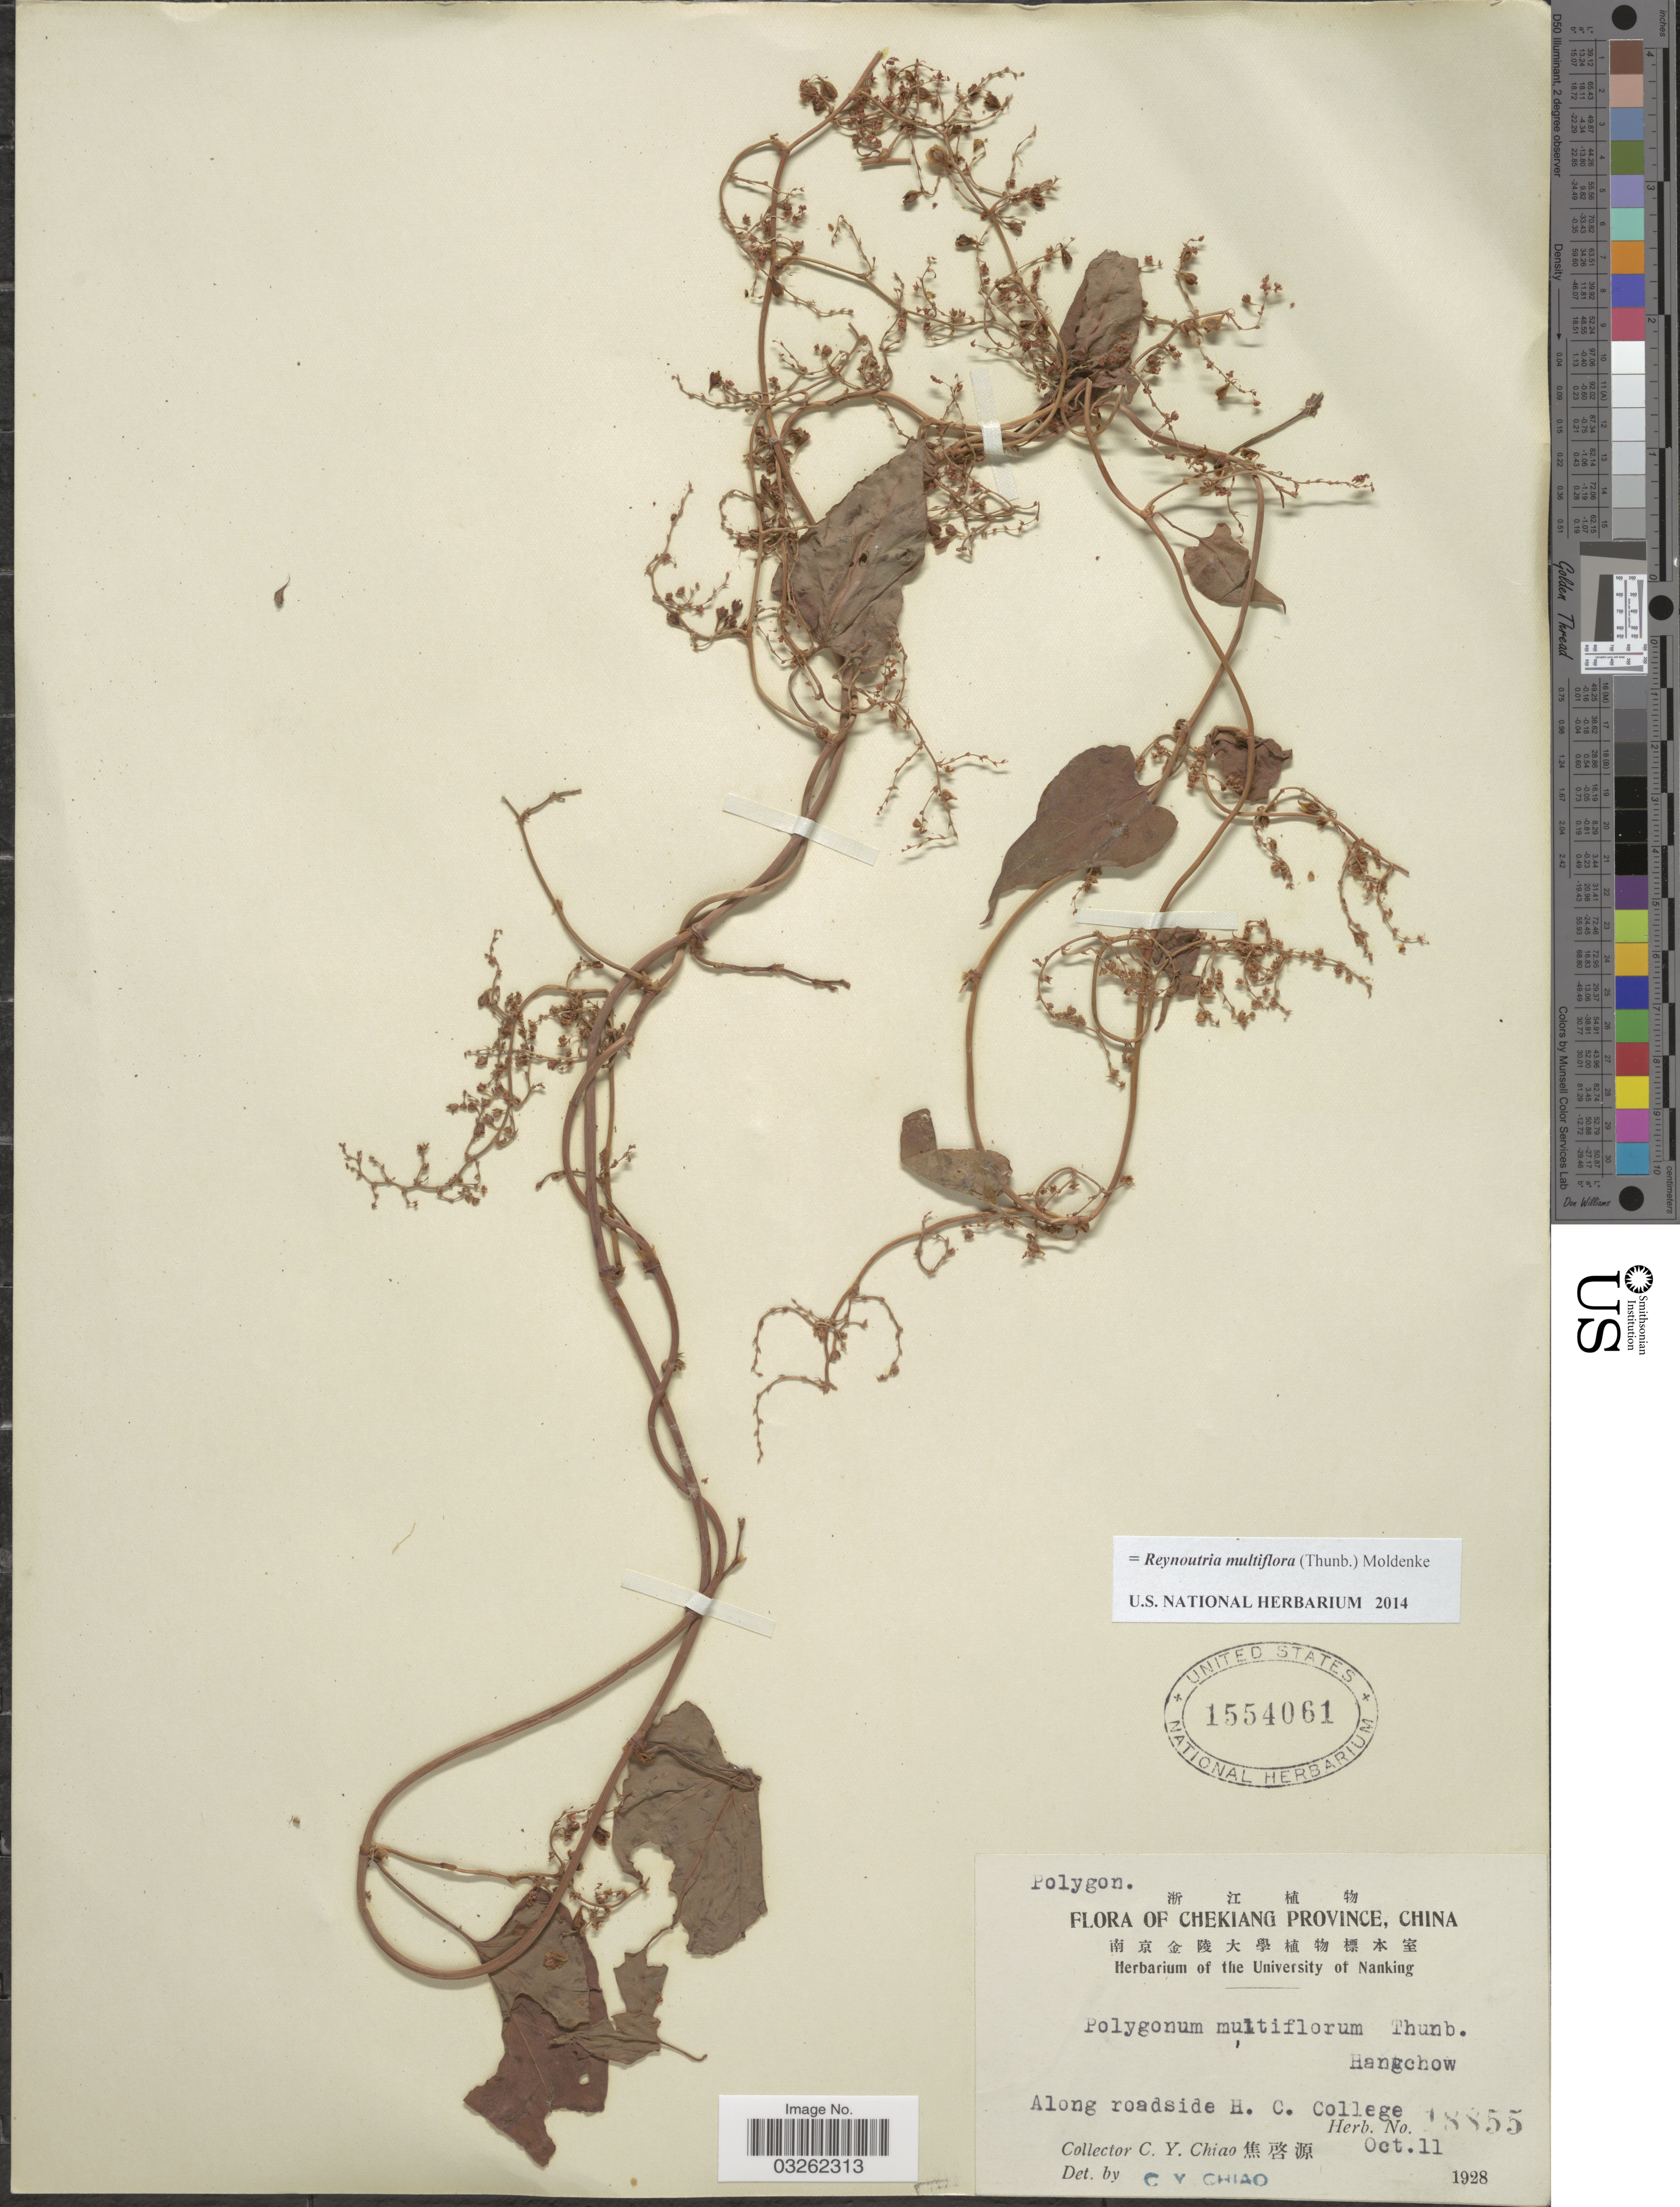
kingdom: Plantae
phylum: Tracheophyta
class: Magnoliopsida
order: Caryophyllales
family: Polygonaceae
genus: Reynoutria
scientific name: Reynoutria multiflora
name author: (Thunb.) Moldenke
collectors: C. Y. Chiao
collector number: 18855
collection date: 1928-10-11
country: China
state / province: Zhejiang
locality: Chekiang Province, Along roadside H. C. College.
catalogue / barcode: US 1554061